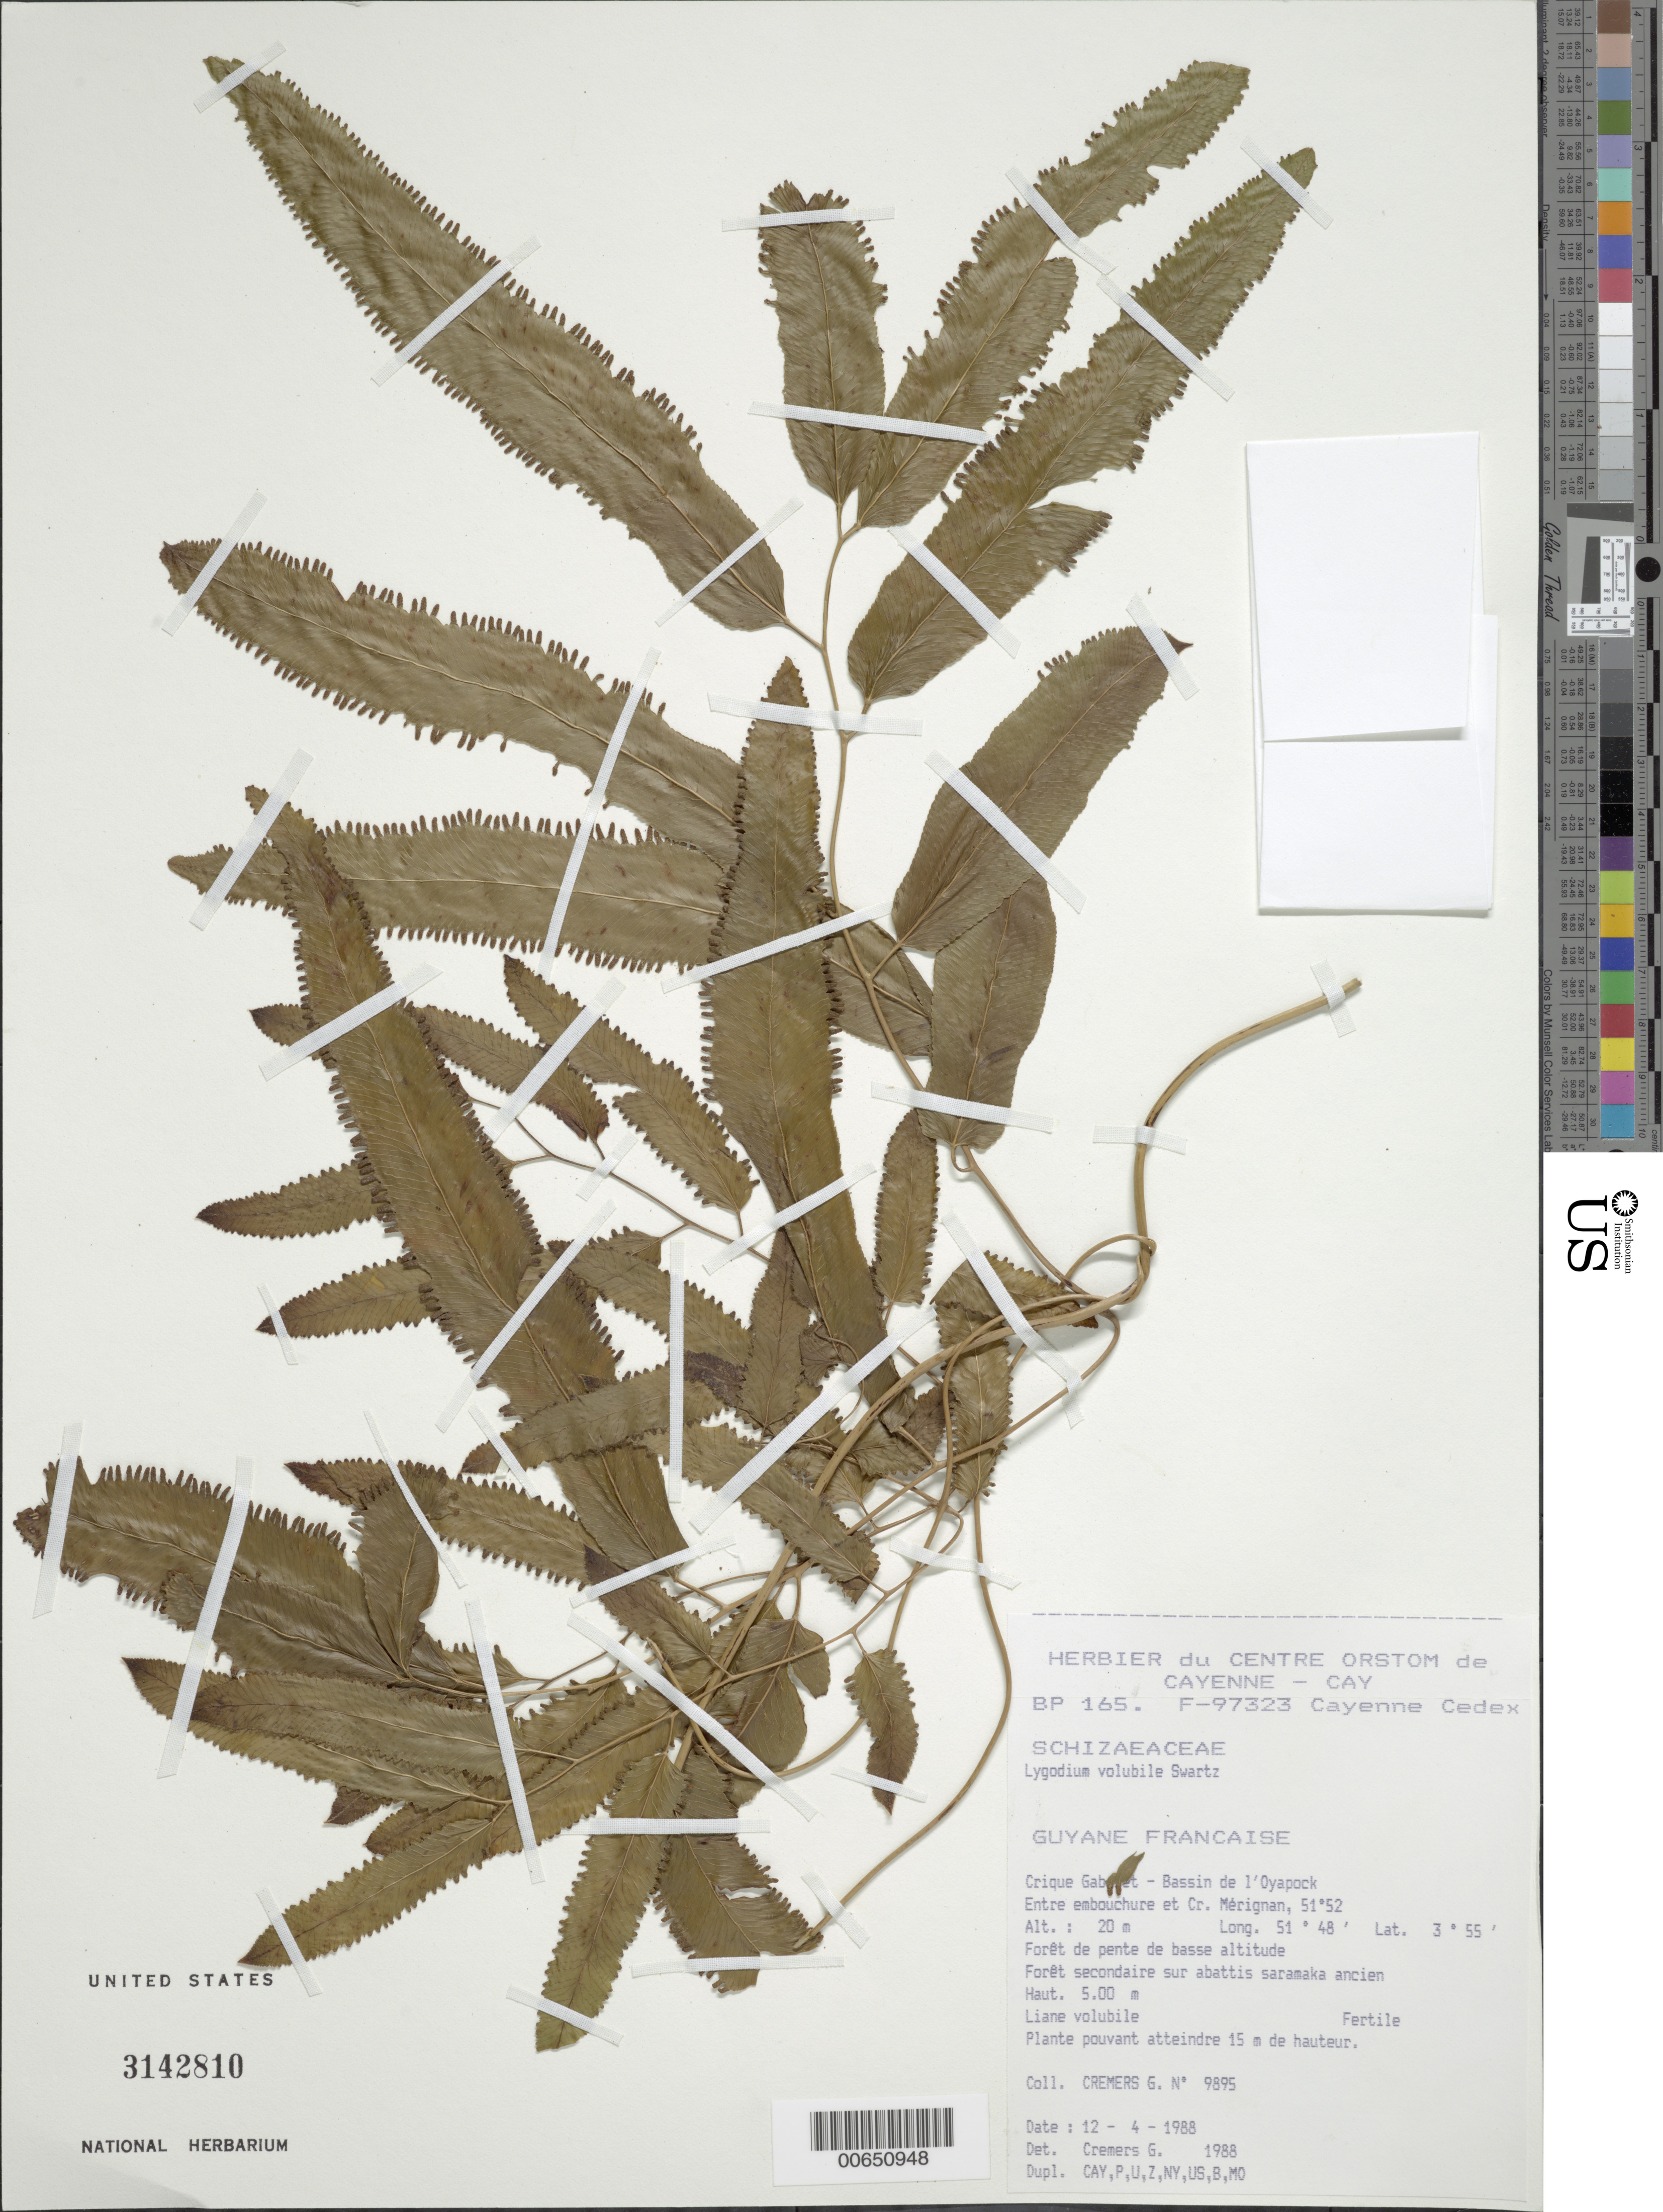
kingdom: Plantae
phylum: Tracheophyta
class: Polypodiopsida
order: Schizaeales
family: Lygodiaceae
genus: Lygodium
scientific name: Lygodium volubile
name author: Sw.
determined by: Cremers, Georges A.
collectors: G. Cremers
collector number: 9895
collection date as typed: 12-Apr-88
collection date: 1988-04-12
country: French Guiana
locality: Crique Gabaret, Bassin de l'Oyapock, entre embouchure et Cr. Mérignan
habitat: Slope forest at low altitude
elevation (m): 20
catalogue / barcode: US 3142810